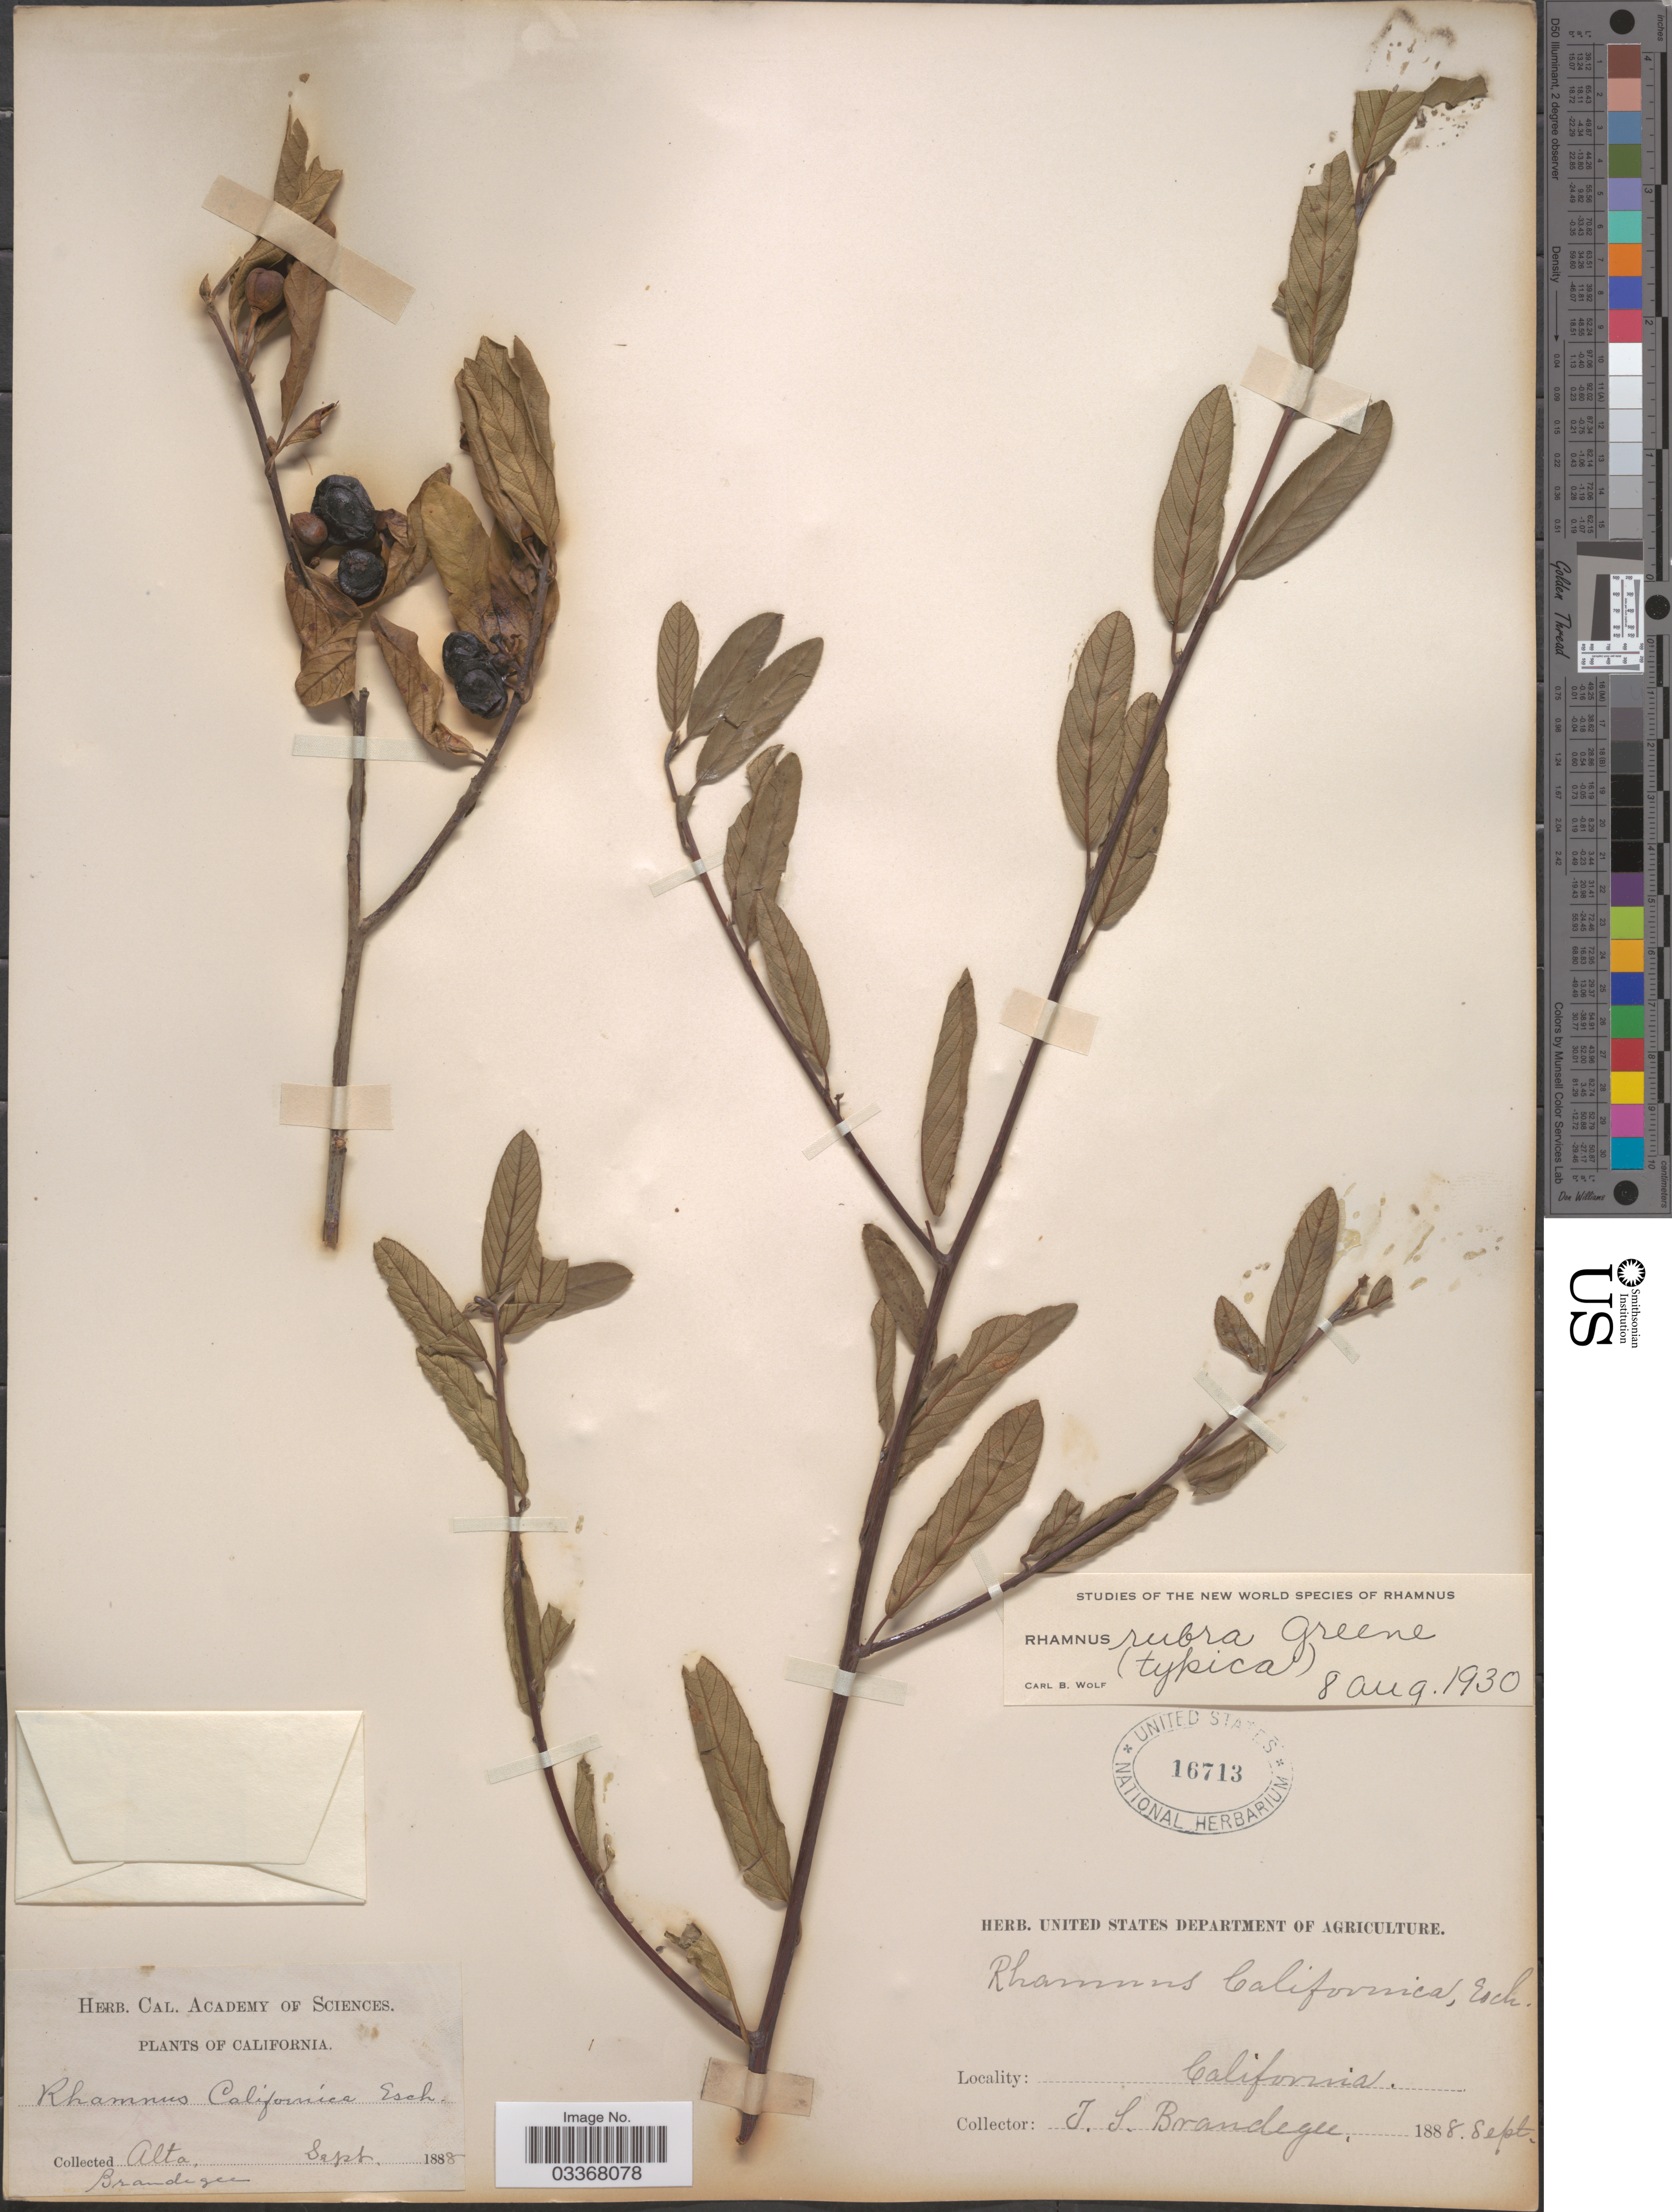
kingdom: Plantae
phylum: Tracheophyta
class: Magnoliopsida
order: Rosales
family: Rhamnaceae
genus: Frangula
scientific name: Frangula rubra subsp. rubra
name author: (Greene) Grubov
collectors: T. S. Brandegee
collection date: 1888-09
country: United States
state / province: California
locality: Alta.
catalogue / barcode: US 16713